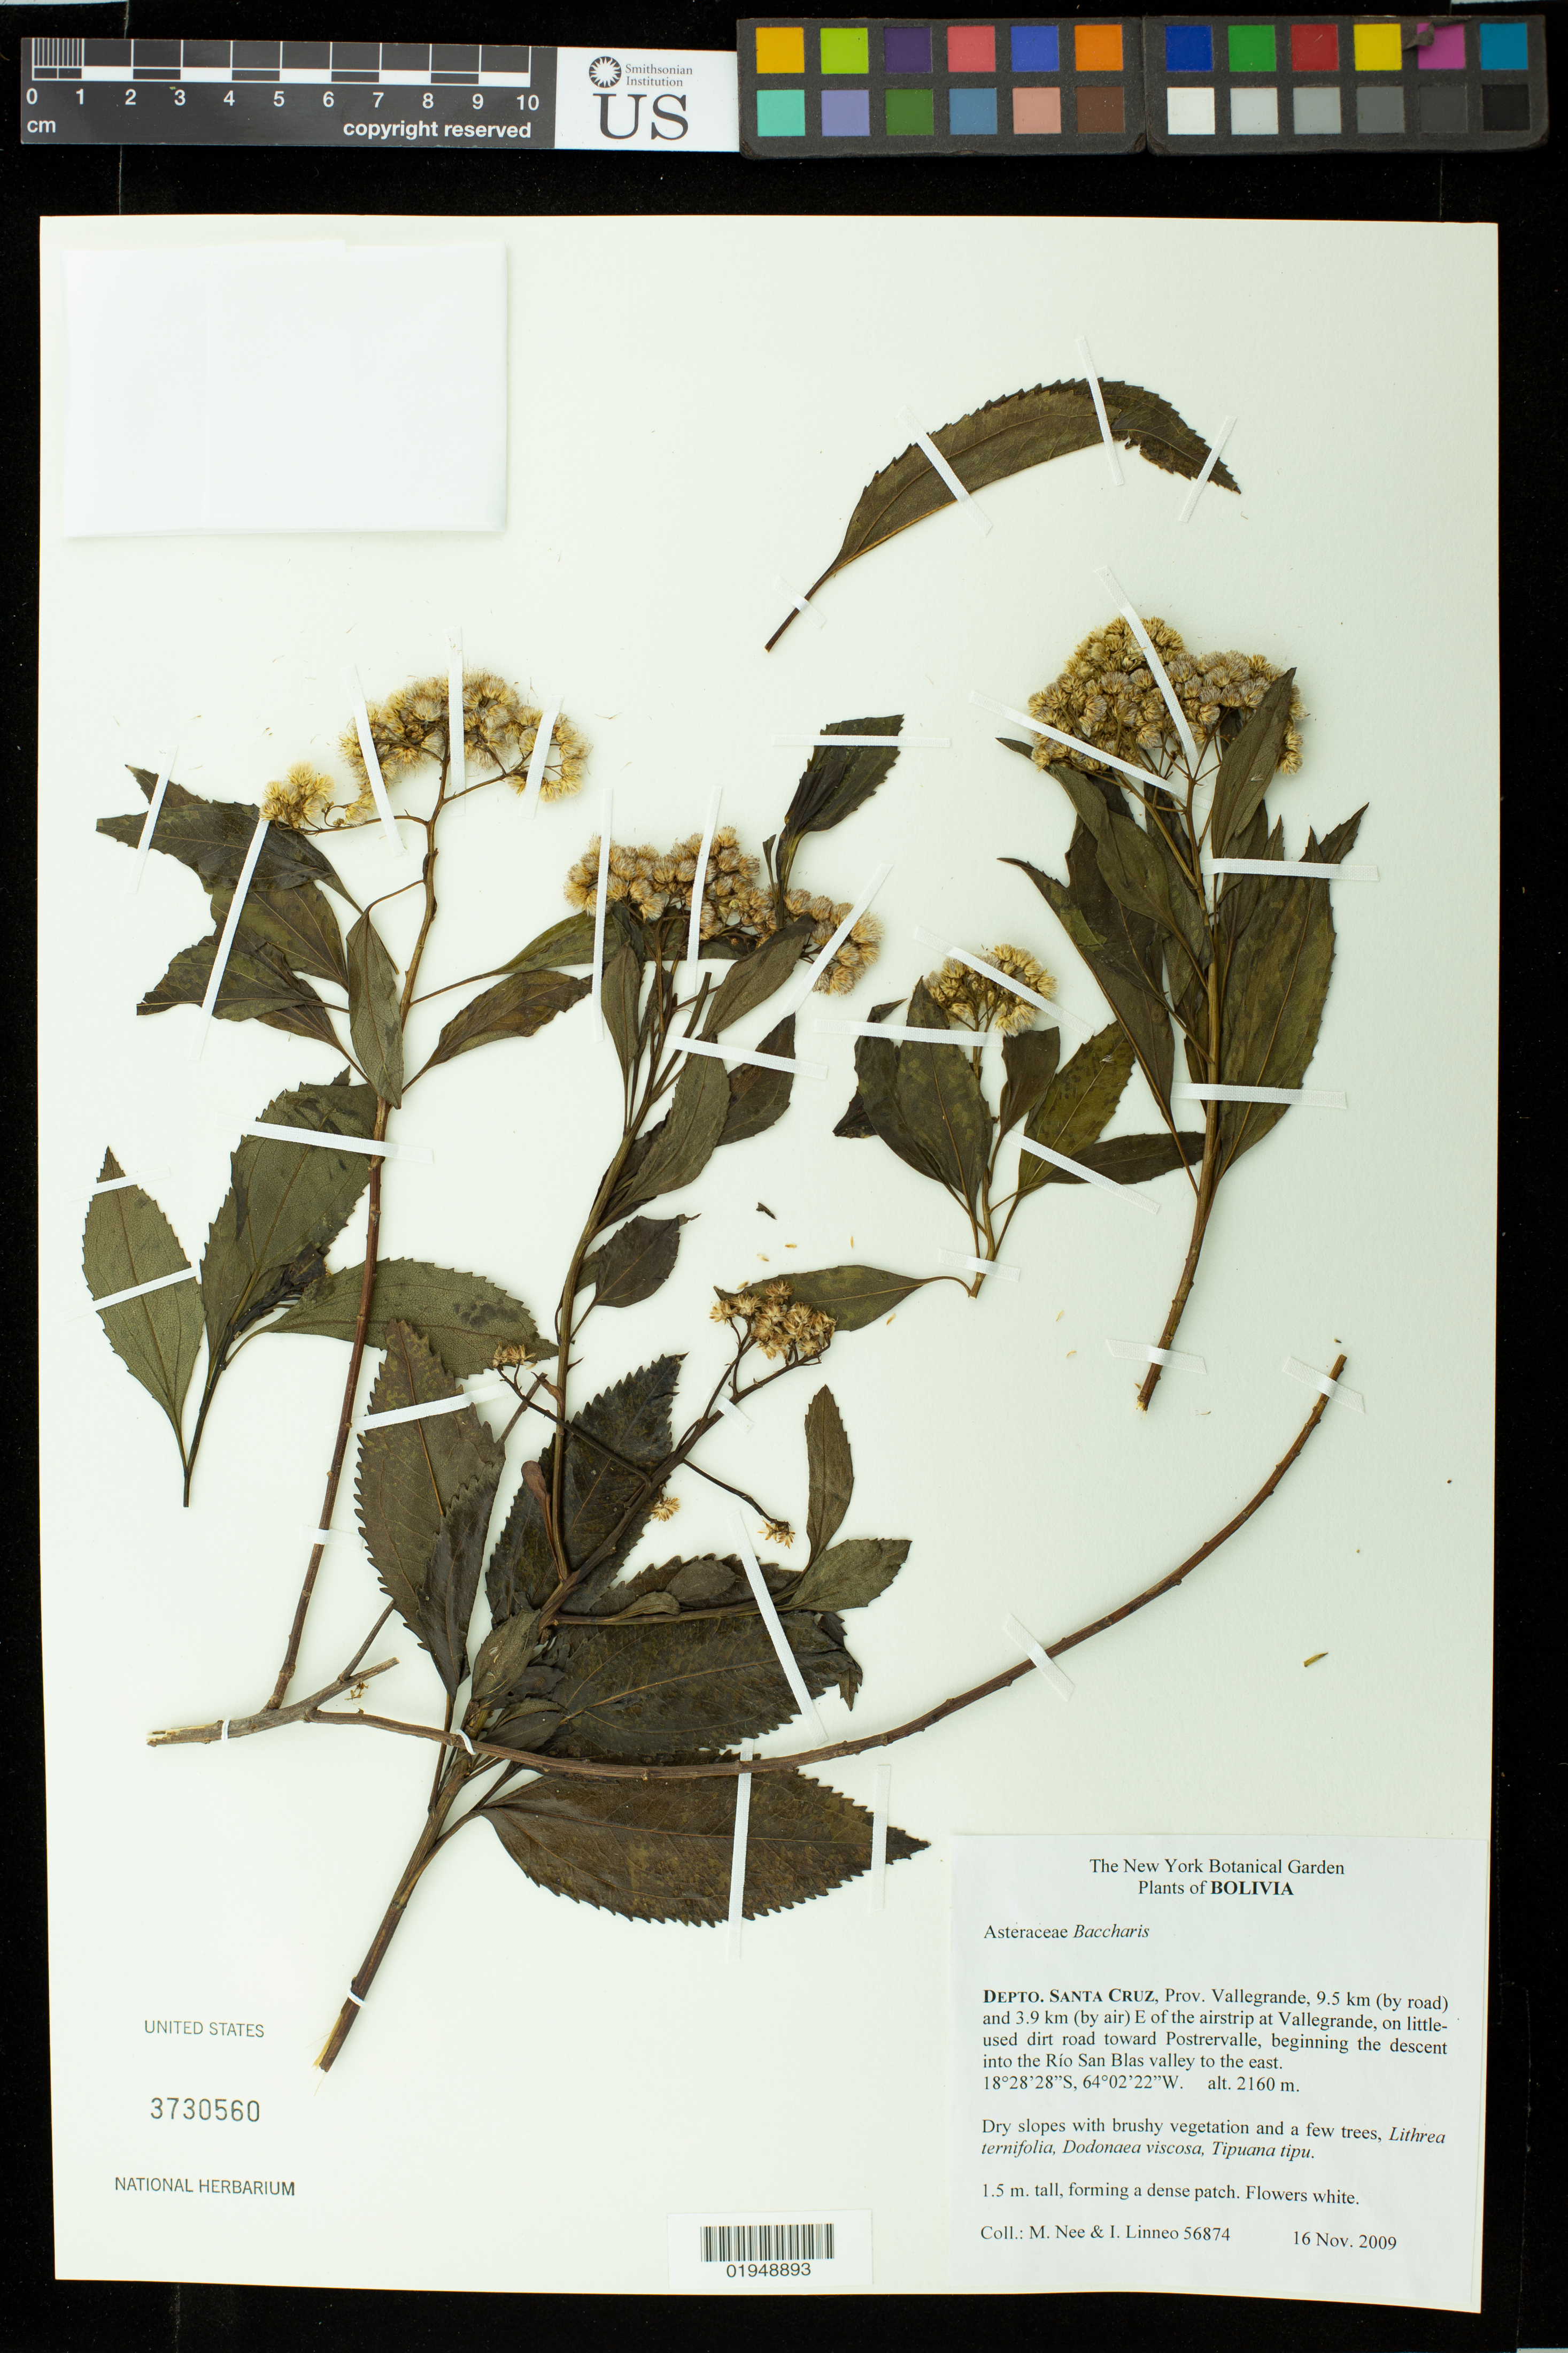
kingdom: Plantae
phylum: Tracheophyta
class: Magnoliopsida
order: Asterales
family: Asteraceae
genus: Baccharis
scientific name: Baccharis sp.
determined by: Nee, M.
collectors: M. Nee & I. Linneo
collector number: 56874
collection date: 2009-11-16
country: Bolivia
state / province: Santa Cruz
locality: Depto. Santa Cruz, Prov. Vallegrande, along road from Vallegrande to Pucara, 9.5 km (by road) and 3.9 km (air) E of the airstrip at Vallegrande, on little-used dirt road toward Postrervalle, beginning the descent into the Rio San Blas valley to the east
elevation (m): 2160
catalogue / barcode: US 3730560